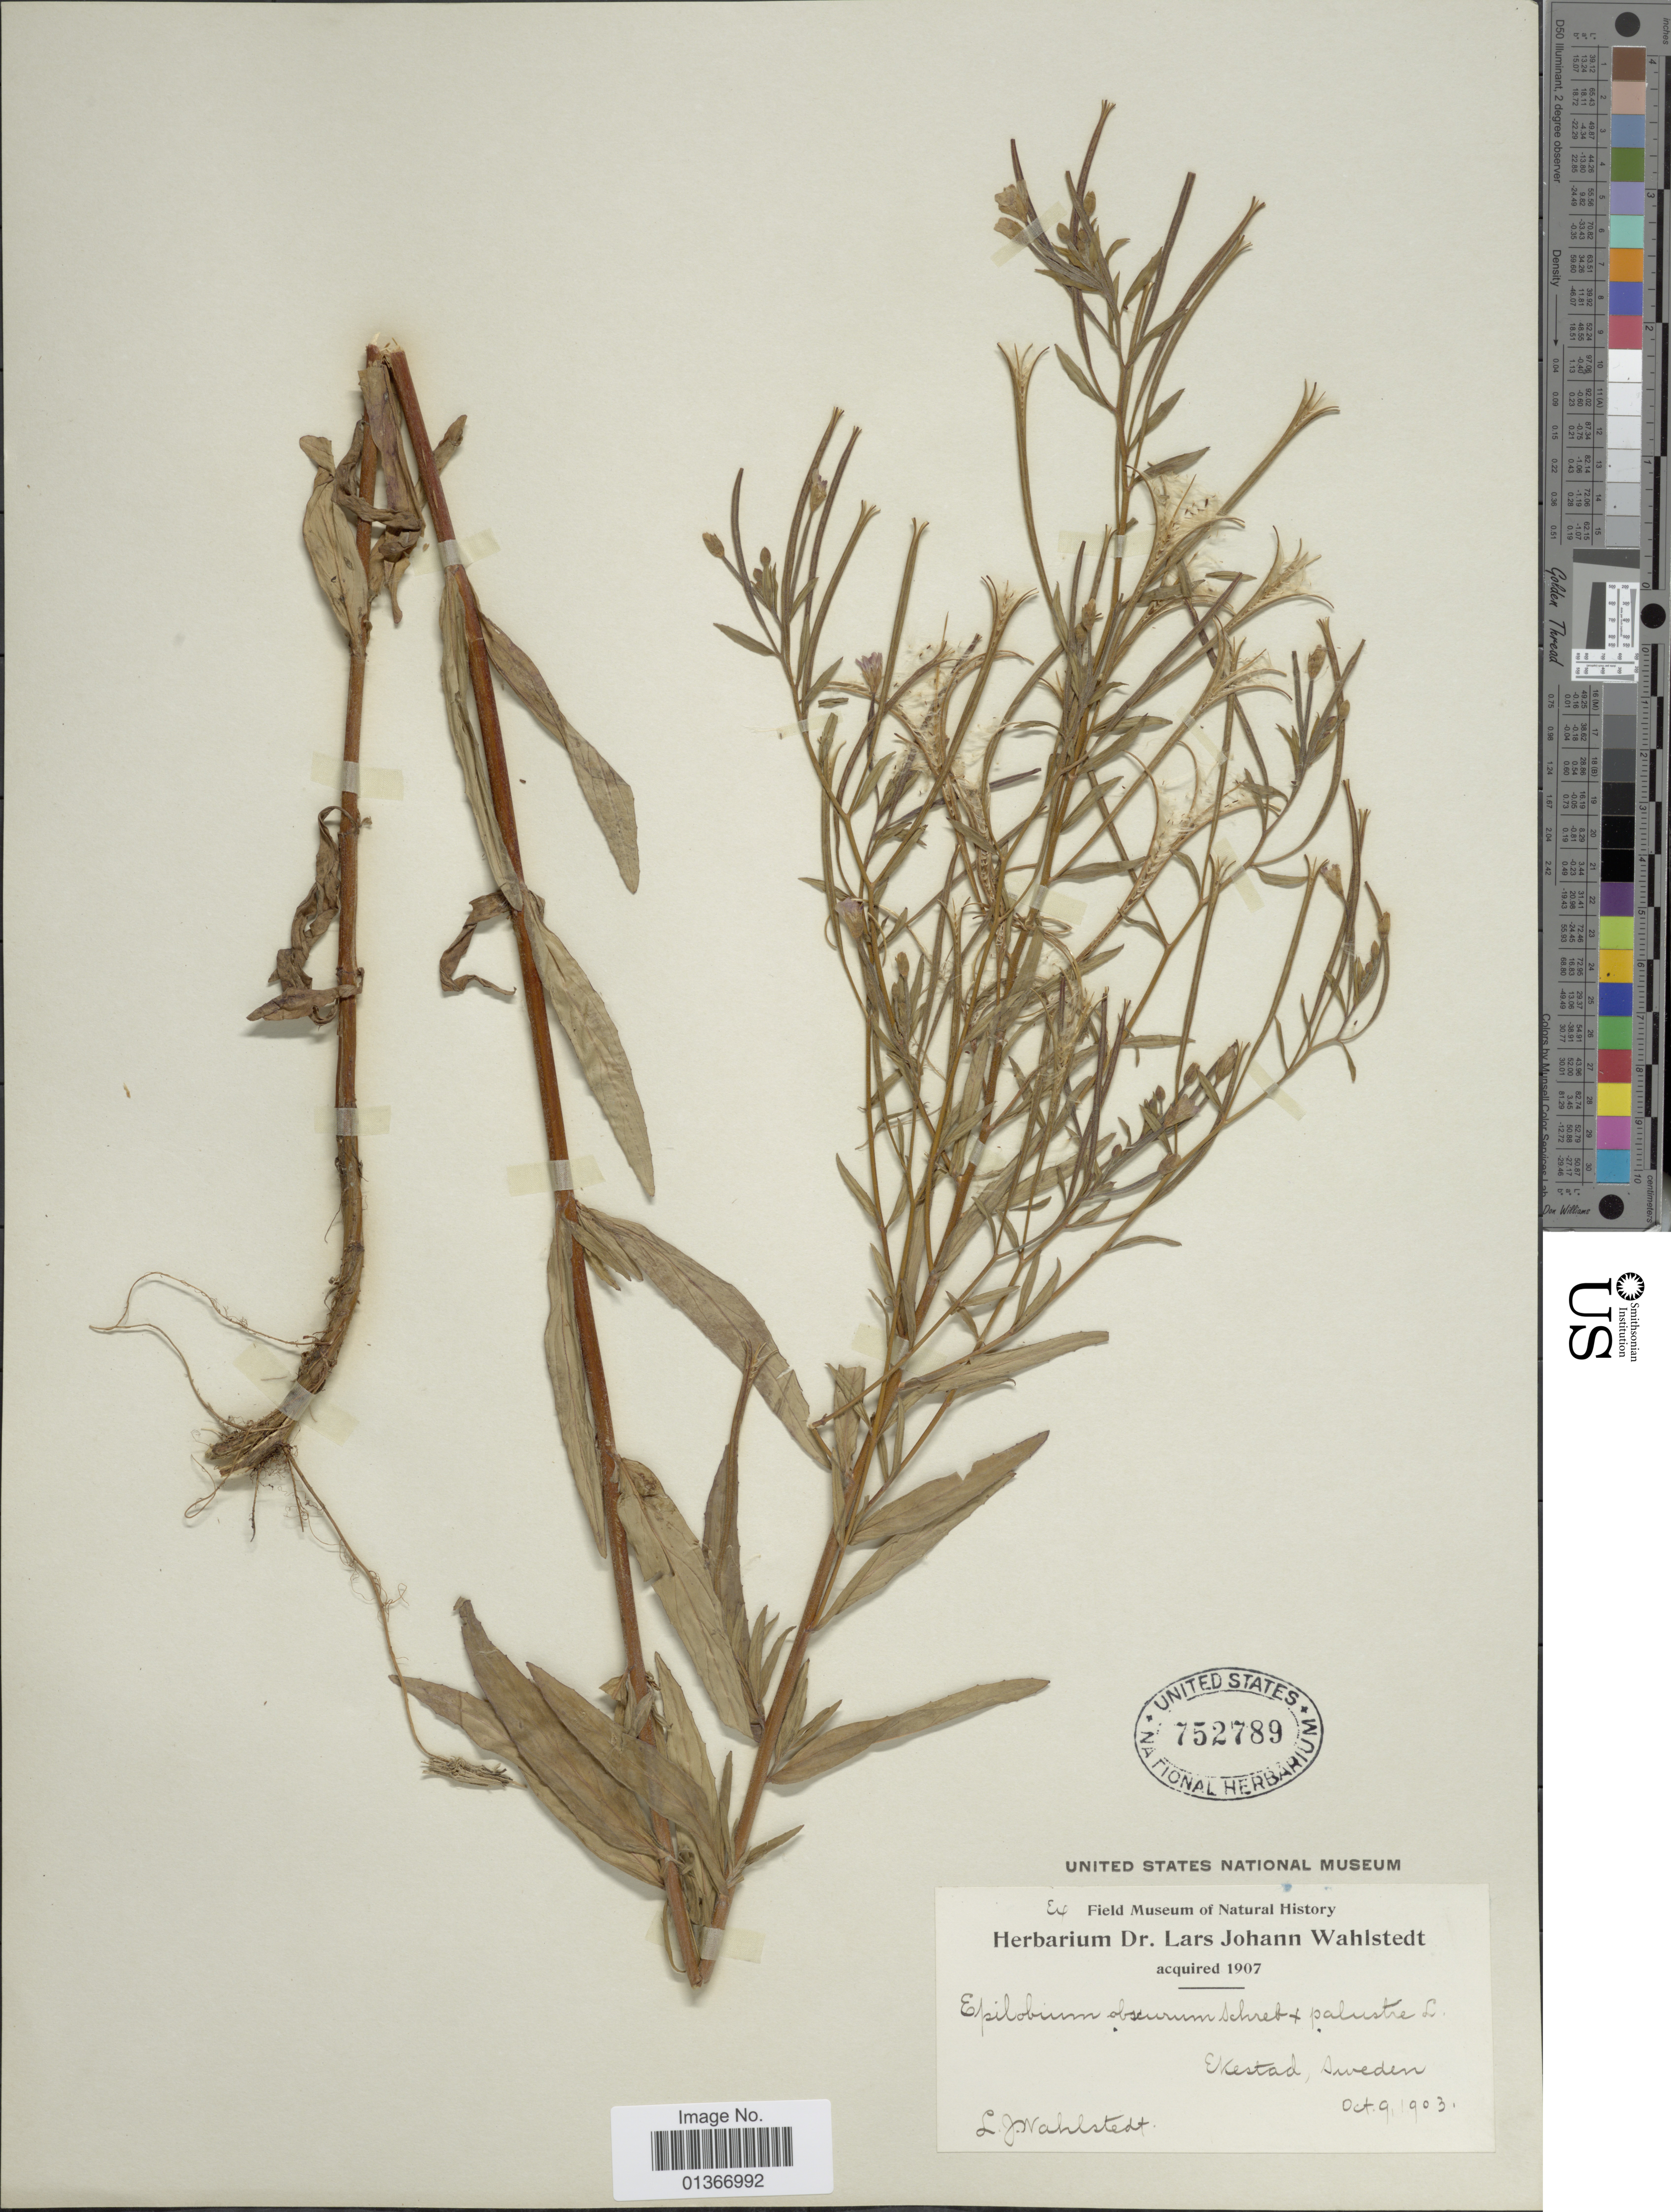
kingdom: Plantae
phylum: Tracheophyta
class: Magnoliopsida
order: Myrtales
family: Onagraceae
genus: Epilobium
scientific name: Epilobium obscurum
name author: Schreb.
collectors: L. J. Wahlstedt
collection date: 1903-10-09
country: Sweden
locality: Ekestad.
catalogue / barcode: US 752789